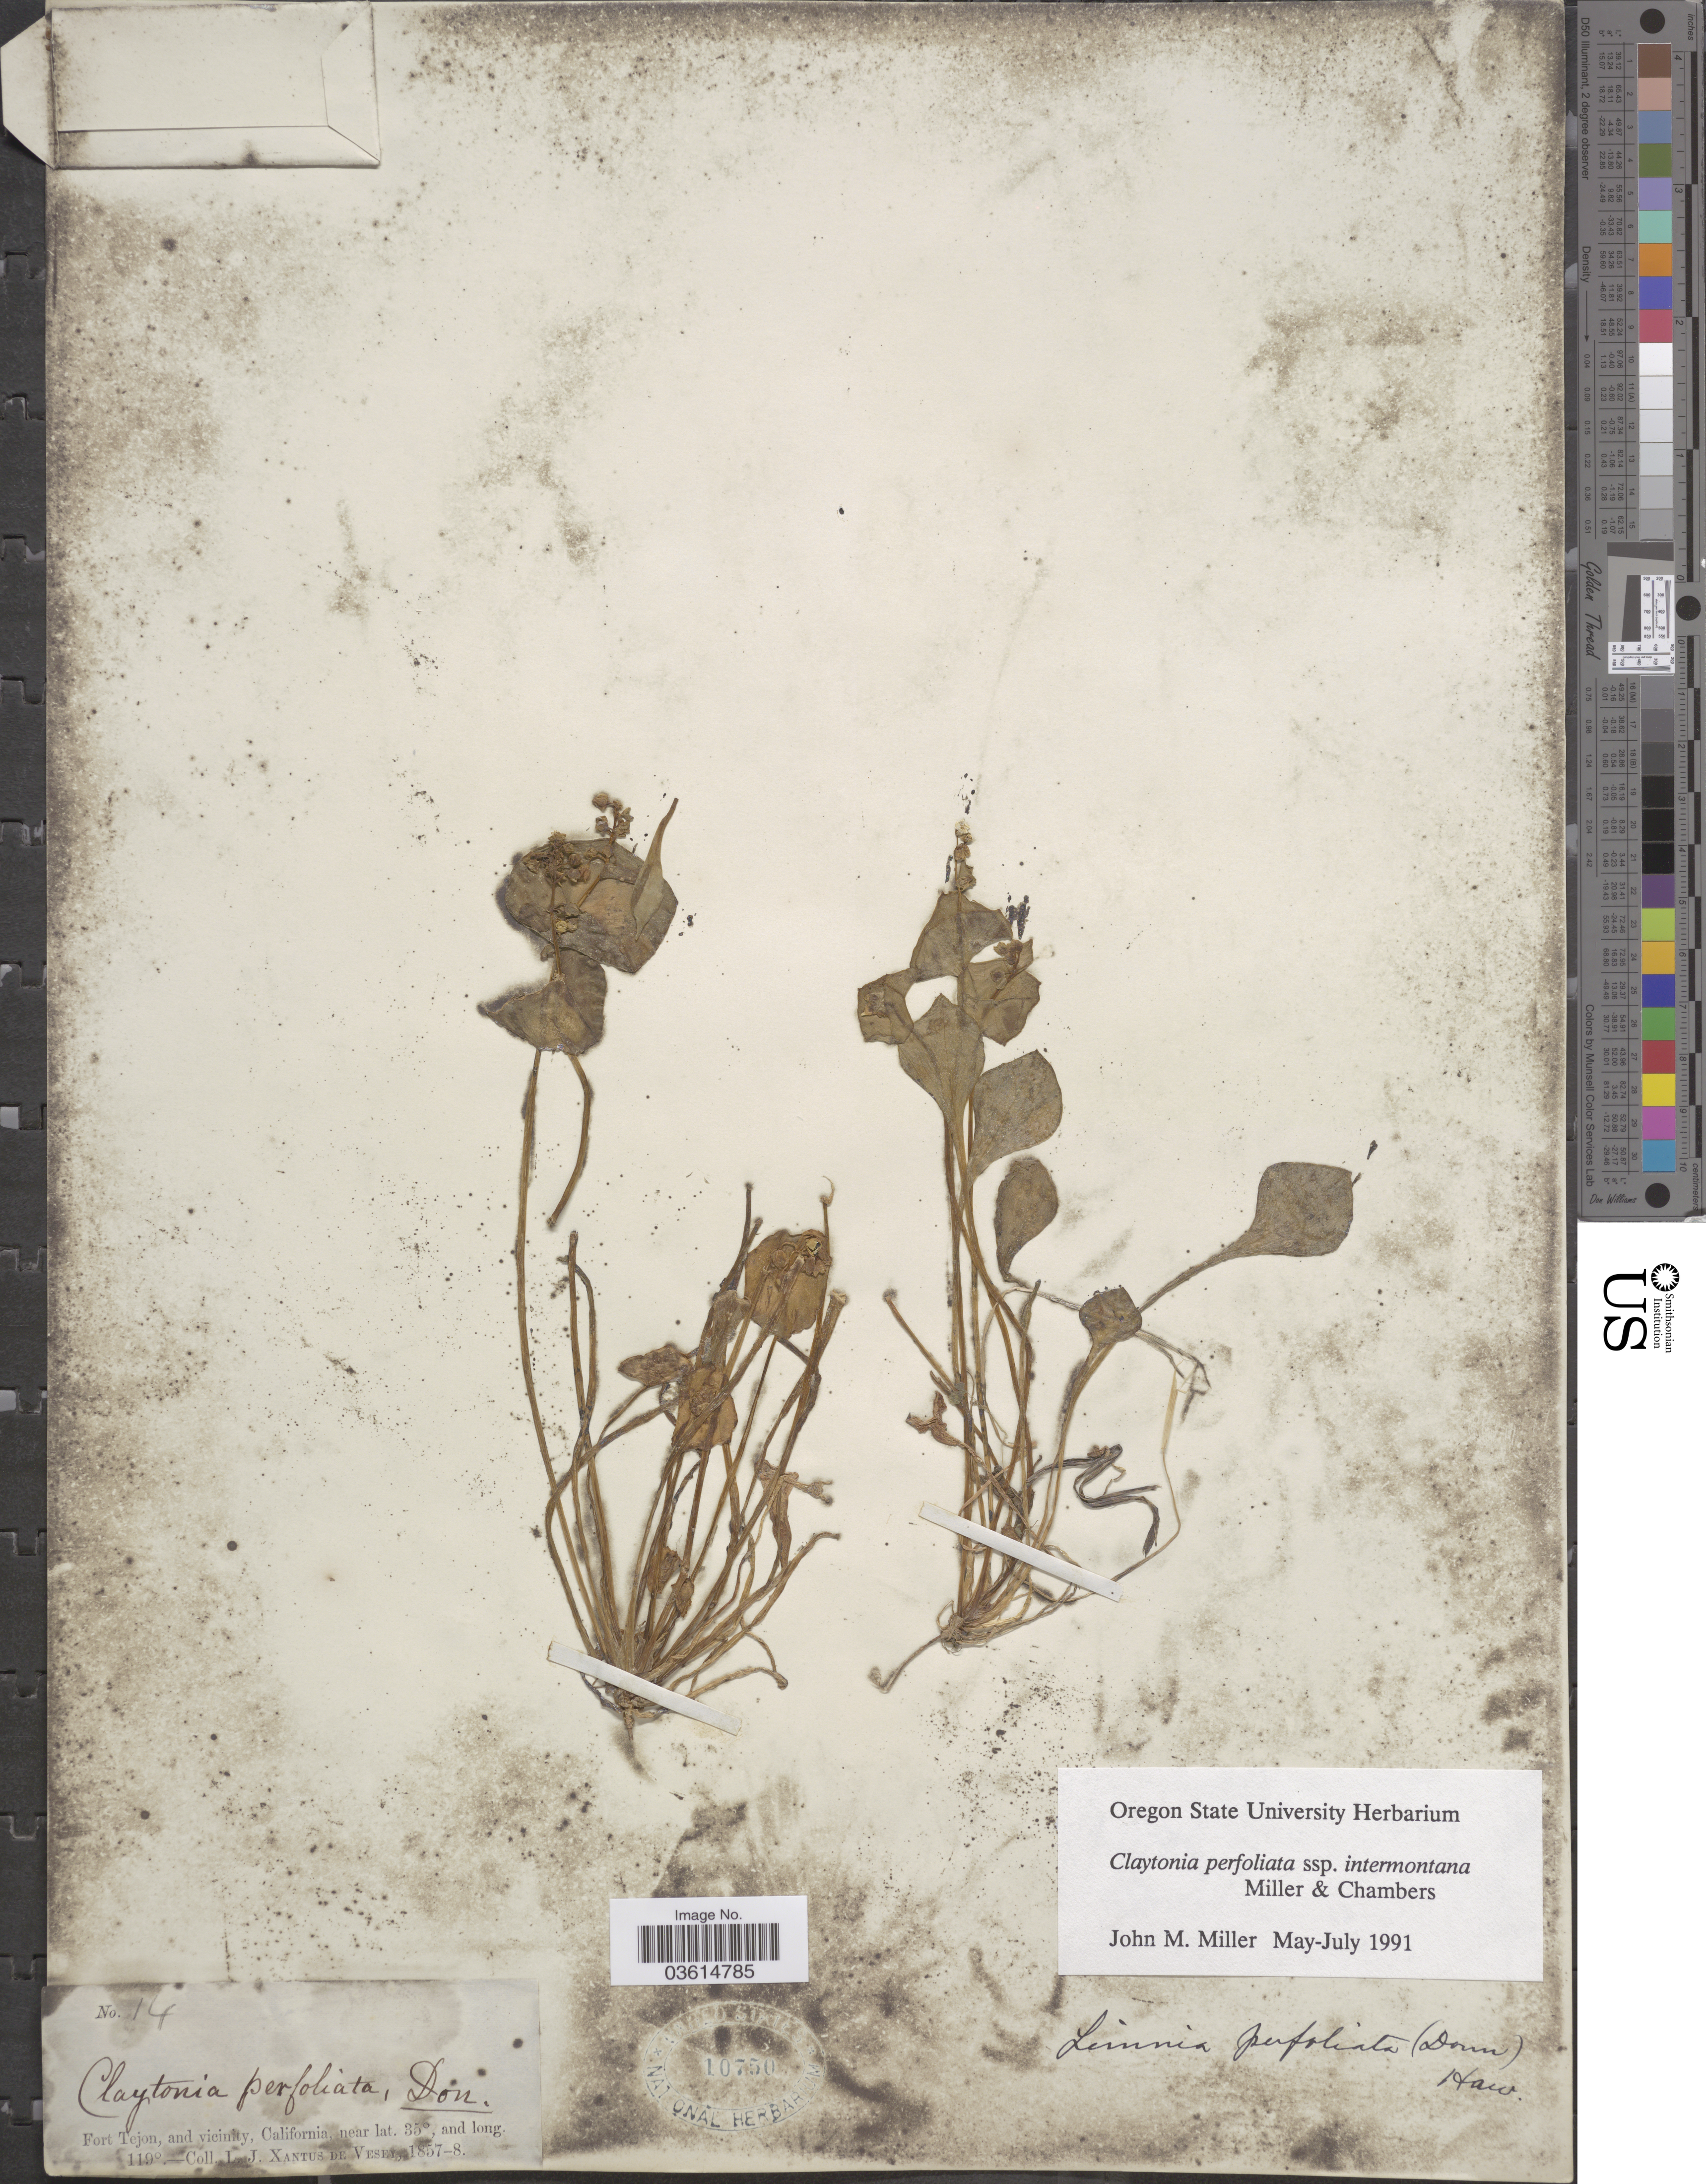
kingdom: Plantae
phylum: Tracheophyta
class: Magnoliopsida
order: Caryophyllales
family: Montiaceae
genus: Claytonia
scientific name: Claytonia perfoliata subsp. intermontana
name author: Mill. & Chambers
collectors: L. Xantus de Vesey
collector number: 14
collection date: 1857/1858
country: United States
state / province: California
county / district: Kern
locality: Fort Tejon, and vicinity.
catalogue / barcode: US 10750